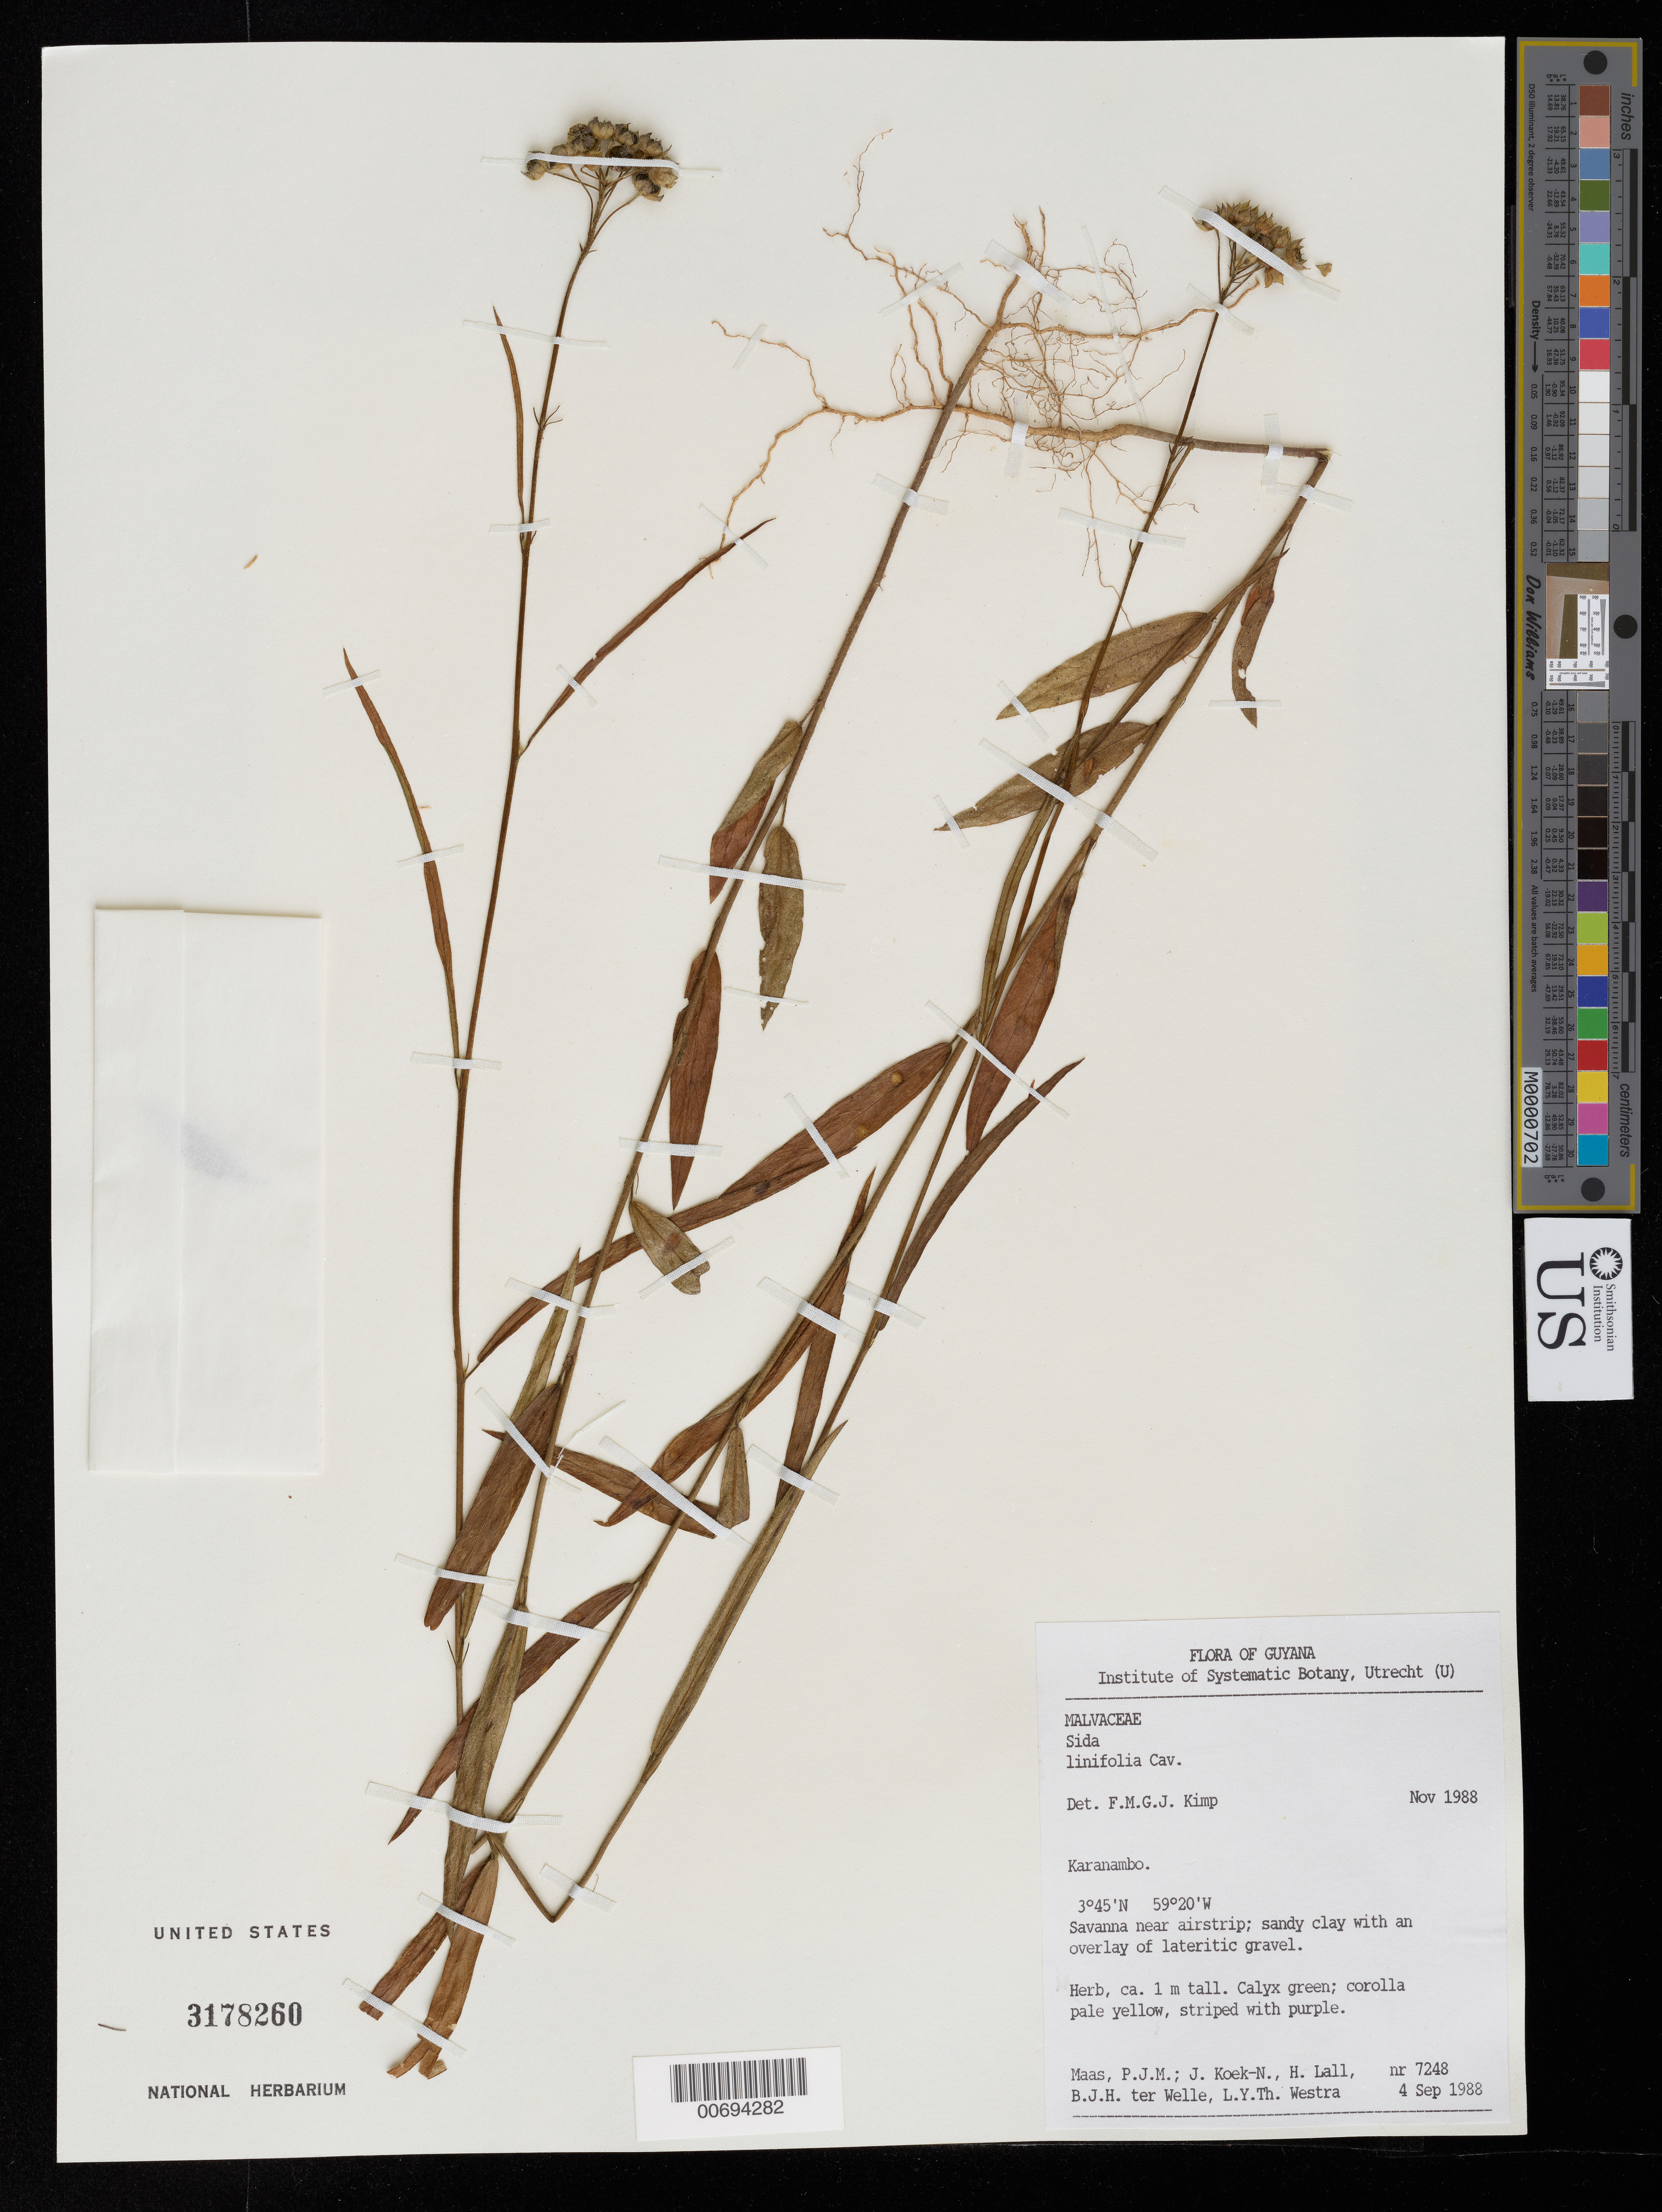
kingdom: Plantae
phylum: Tracheophyta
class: Magnoliopsida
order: Malvales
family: Malvaceae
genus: Sida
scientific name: Sida linifolia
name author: Cav.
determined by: Kimp, F. M. G. J.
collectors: P. Maas, J. Koek-Noorman, H. Lall, B. Welle & L. Y. T. Westra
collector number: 7248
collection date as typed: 4-Sep-88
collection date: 1988-09-04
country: Guyana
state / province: U. Takutu-U. Essequibo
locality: Karanambo, savanna near airstrip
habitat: Savanna, sandy clay with an overlay of lateitic gravel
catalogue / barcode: US 3178260